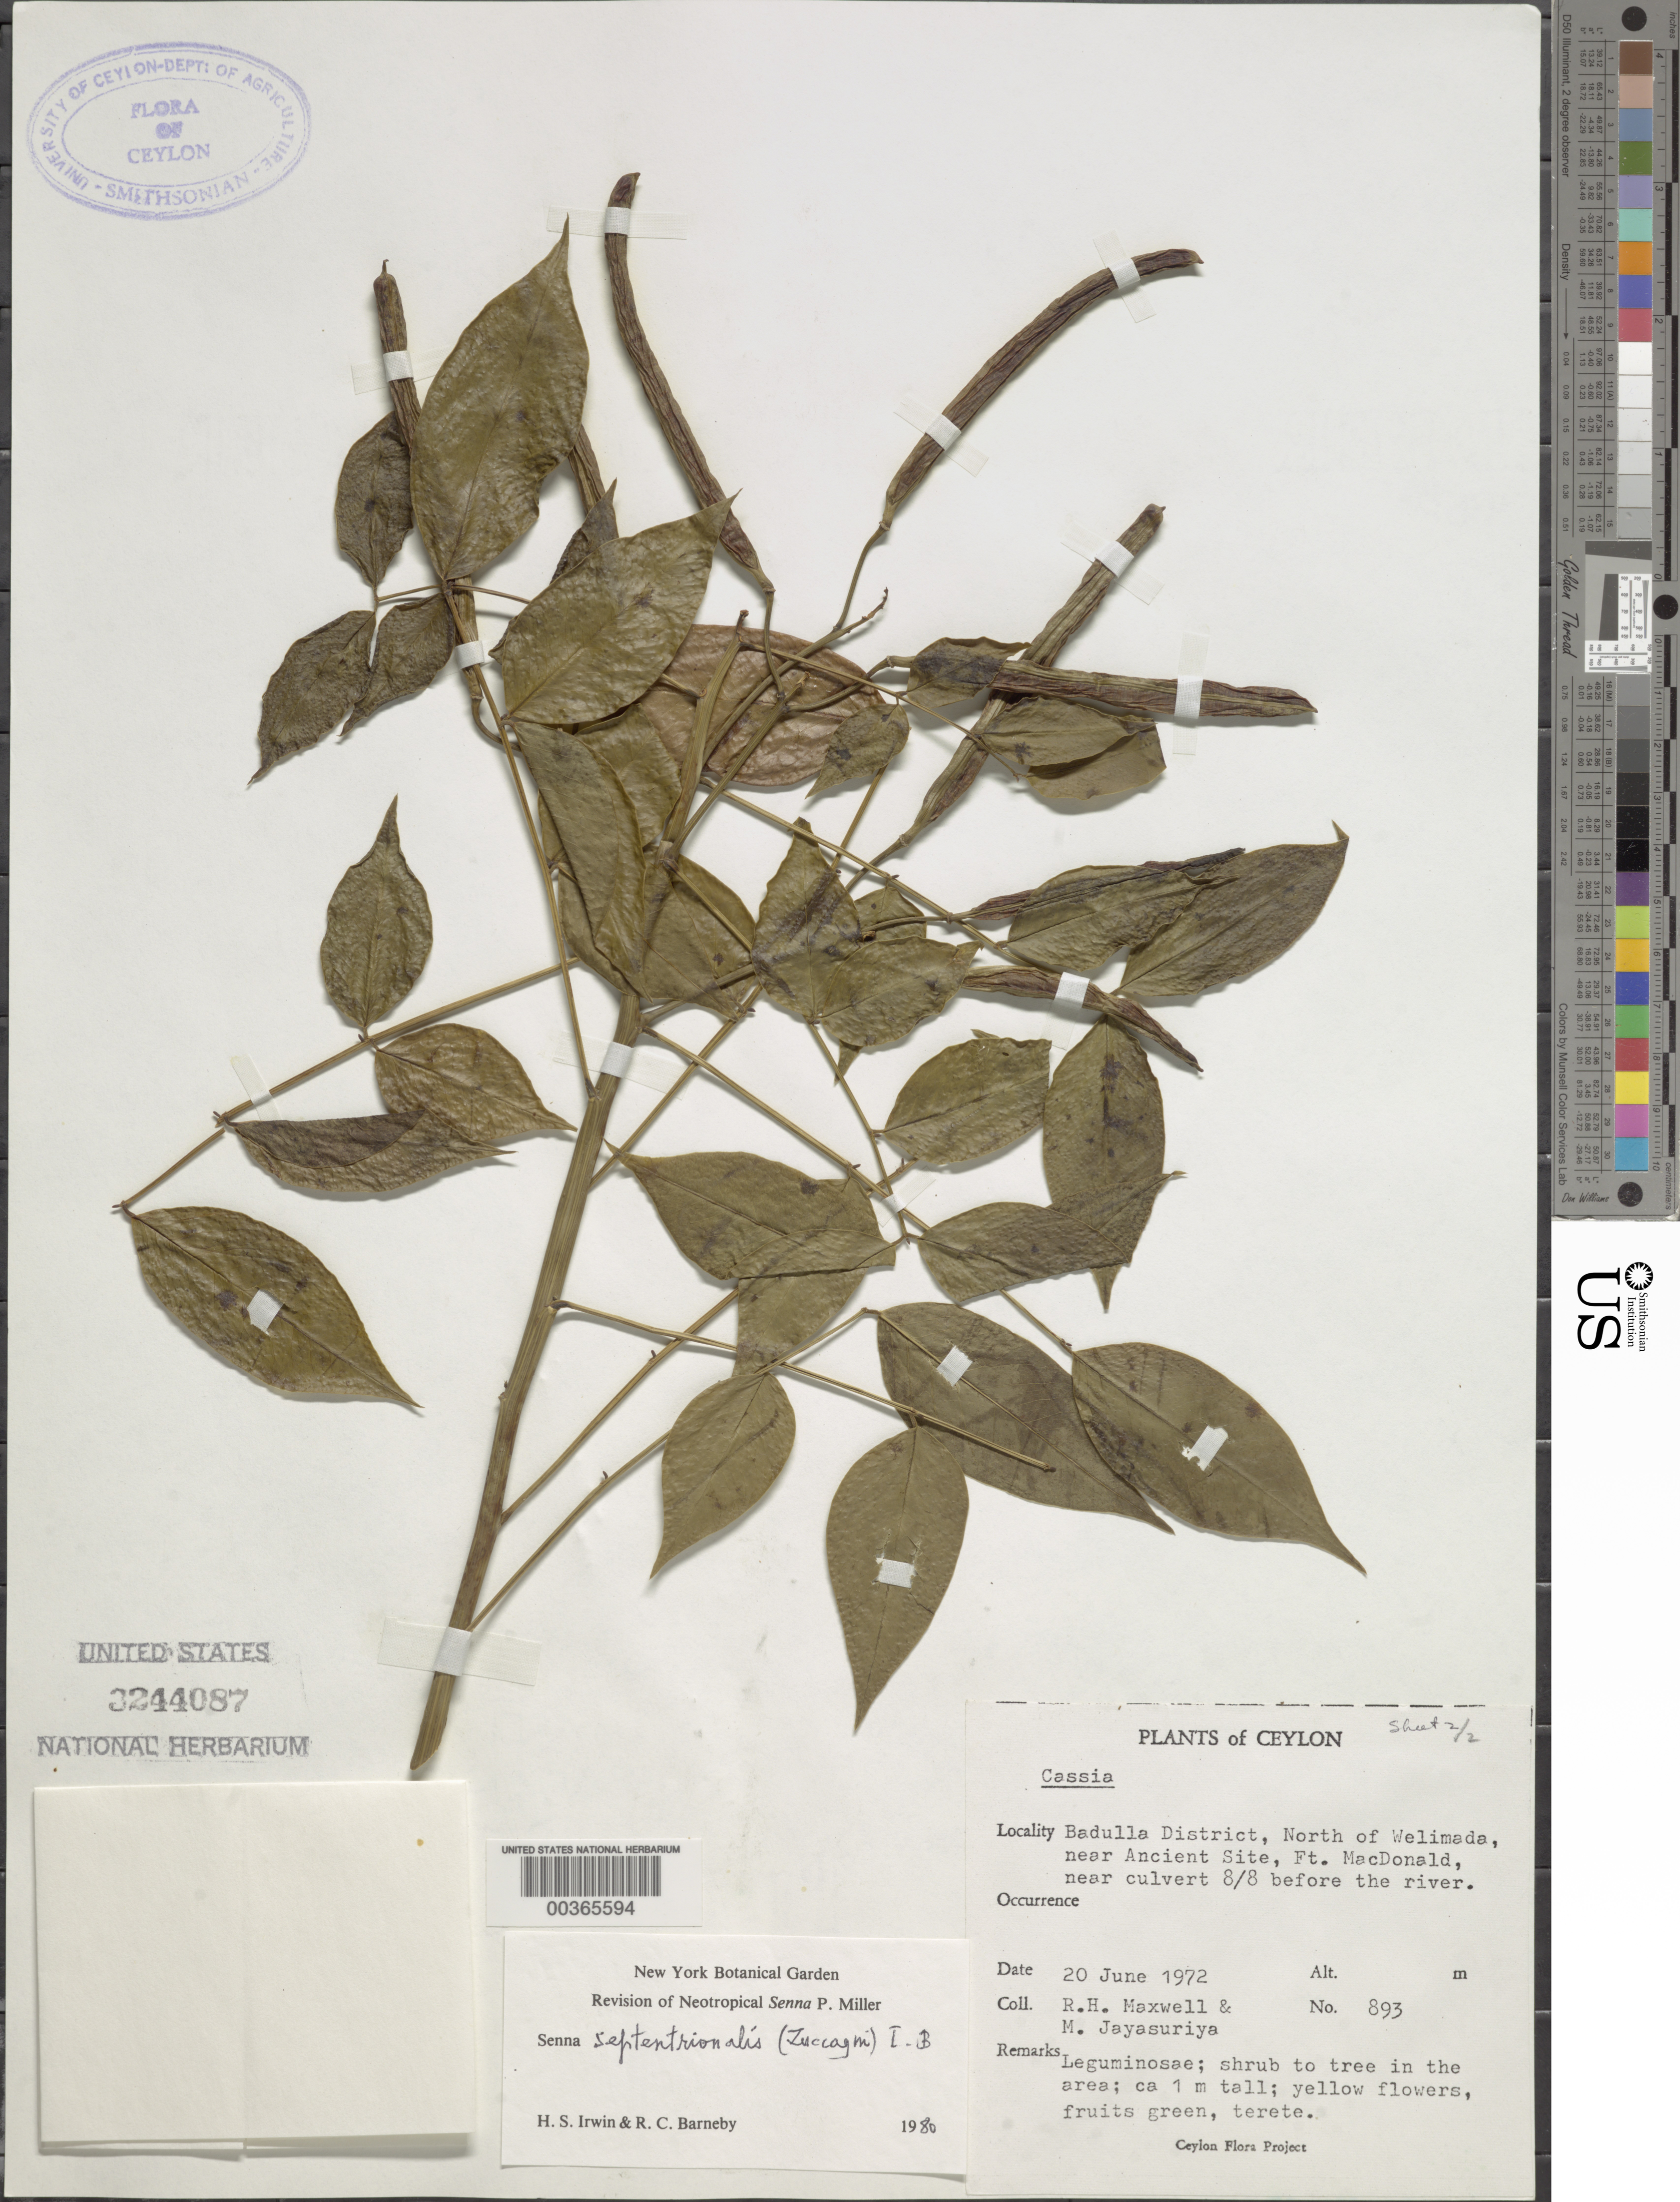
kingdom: Plantae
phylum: Tracheophyta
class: Magnoliopsida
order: Fabales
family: Fabaceae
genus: Senna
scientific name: Senna septemtrionalis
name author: (Viv.) H.S. Irwin & Barneby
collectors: R. H. Maxwell & A. H. Jayasuriya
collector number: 893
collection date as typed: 20 Jun 1972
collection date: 1972-06-20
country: Sri Lanka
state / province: Western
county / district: Badulla Dist.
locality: N of welimada, near ancient site, ft. macdonald, near culvert 8/8 before the river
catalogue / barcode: US 3244087